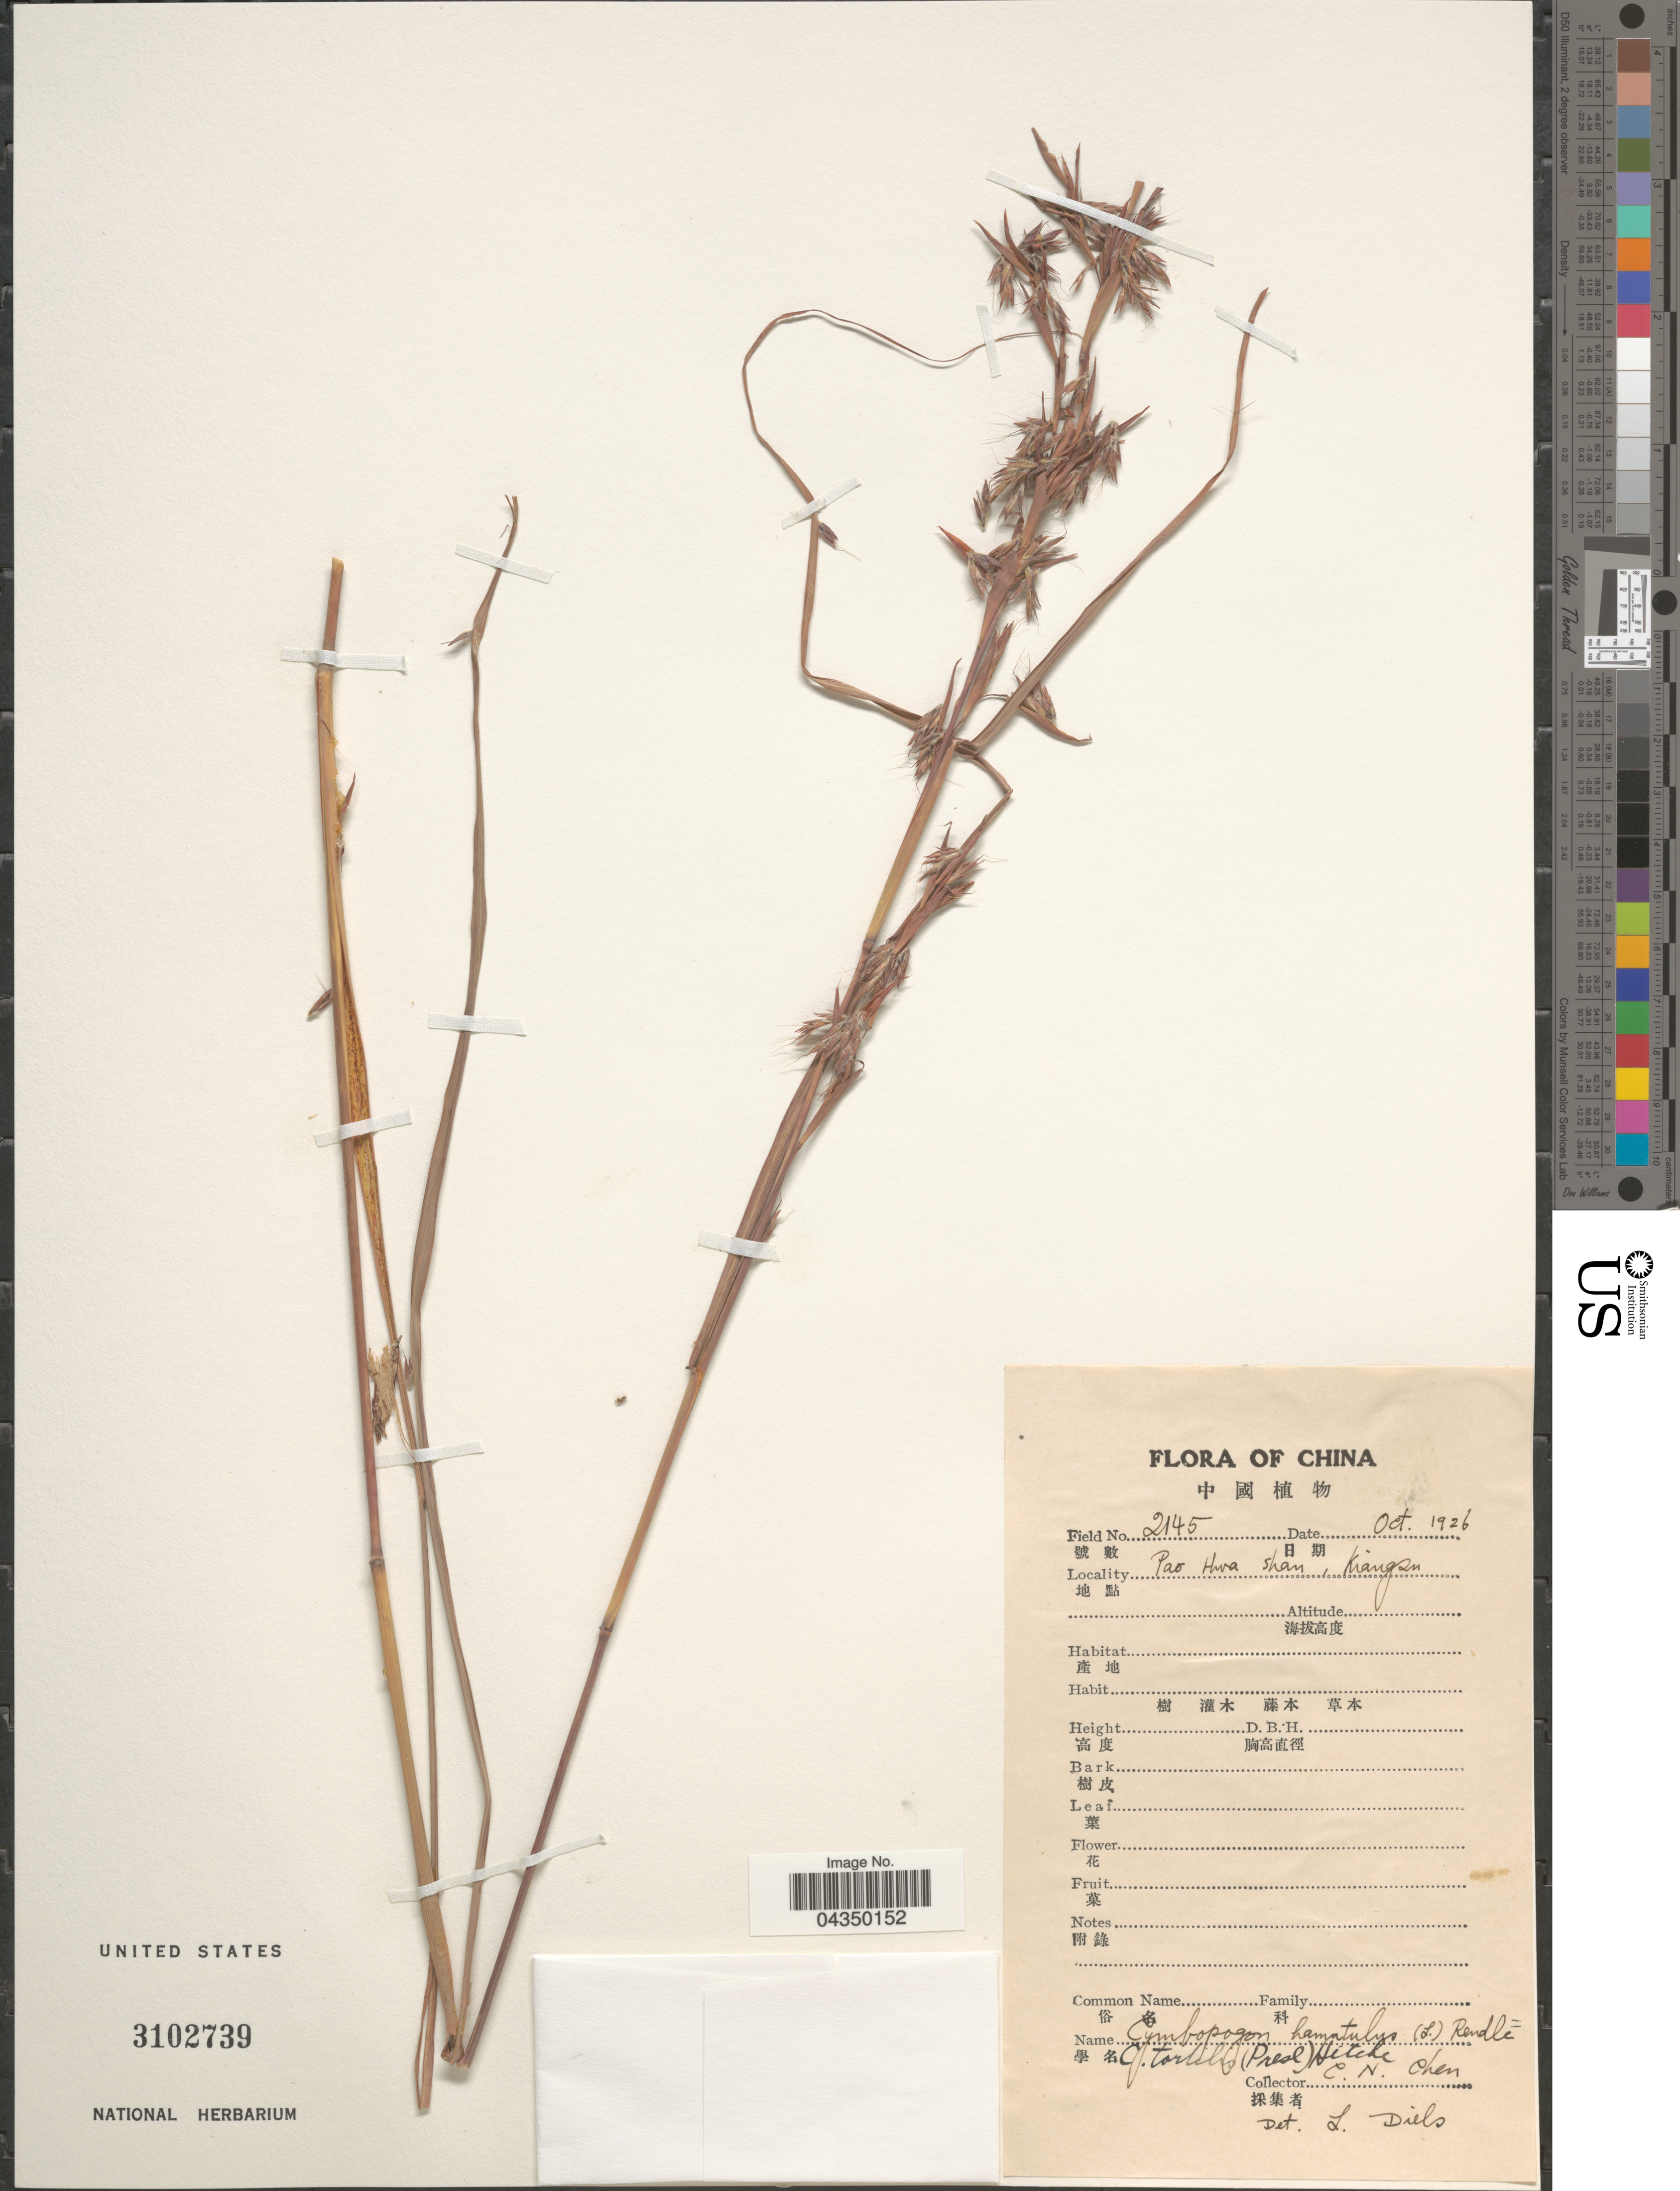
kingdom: Plantae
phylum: Tracheophyta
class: Liliopsida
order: Poales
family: Poaceae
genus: Cymbopogon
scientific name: Cymbopogon tortilis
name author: (J. Presl) A. Camus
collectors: C. Chen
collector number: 2145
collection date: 1926-10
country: China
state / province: Jiangsu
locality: Pao Hwa Shan, Kiangsu. X.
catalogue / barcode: US 3102739